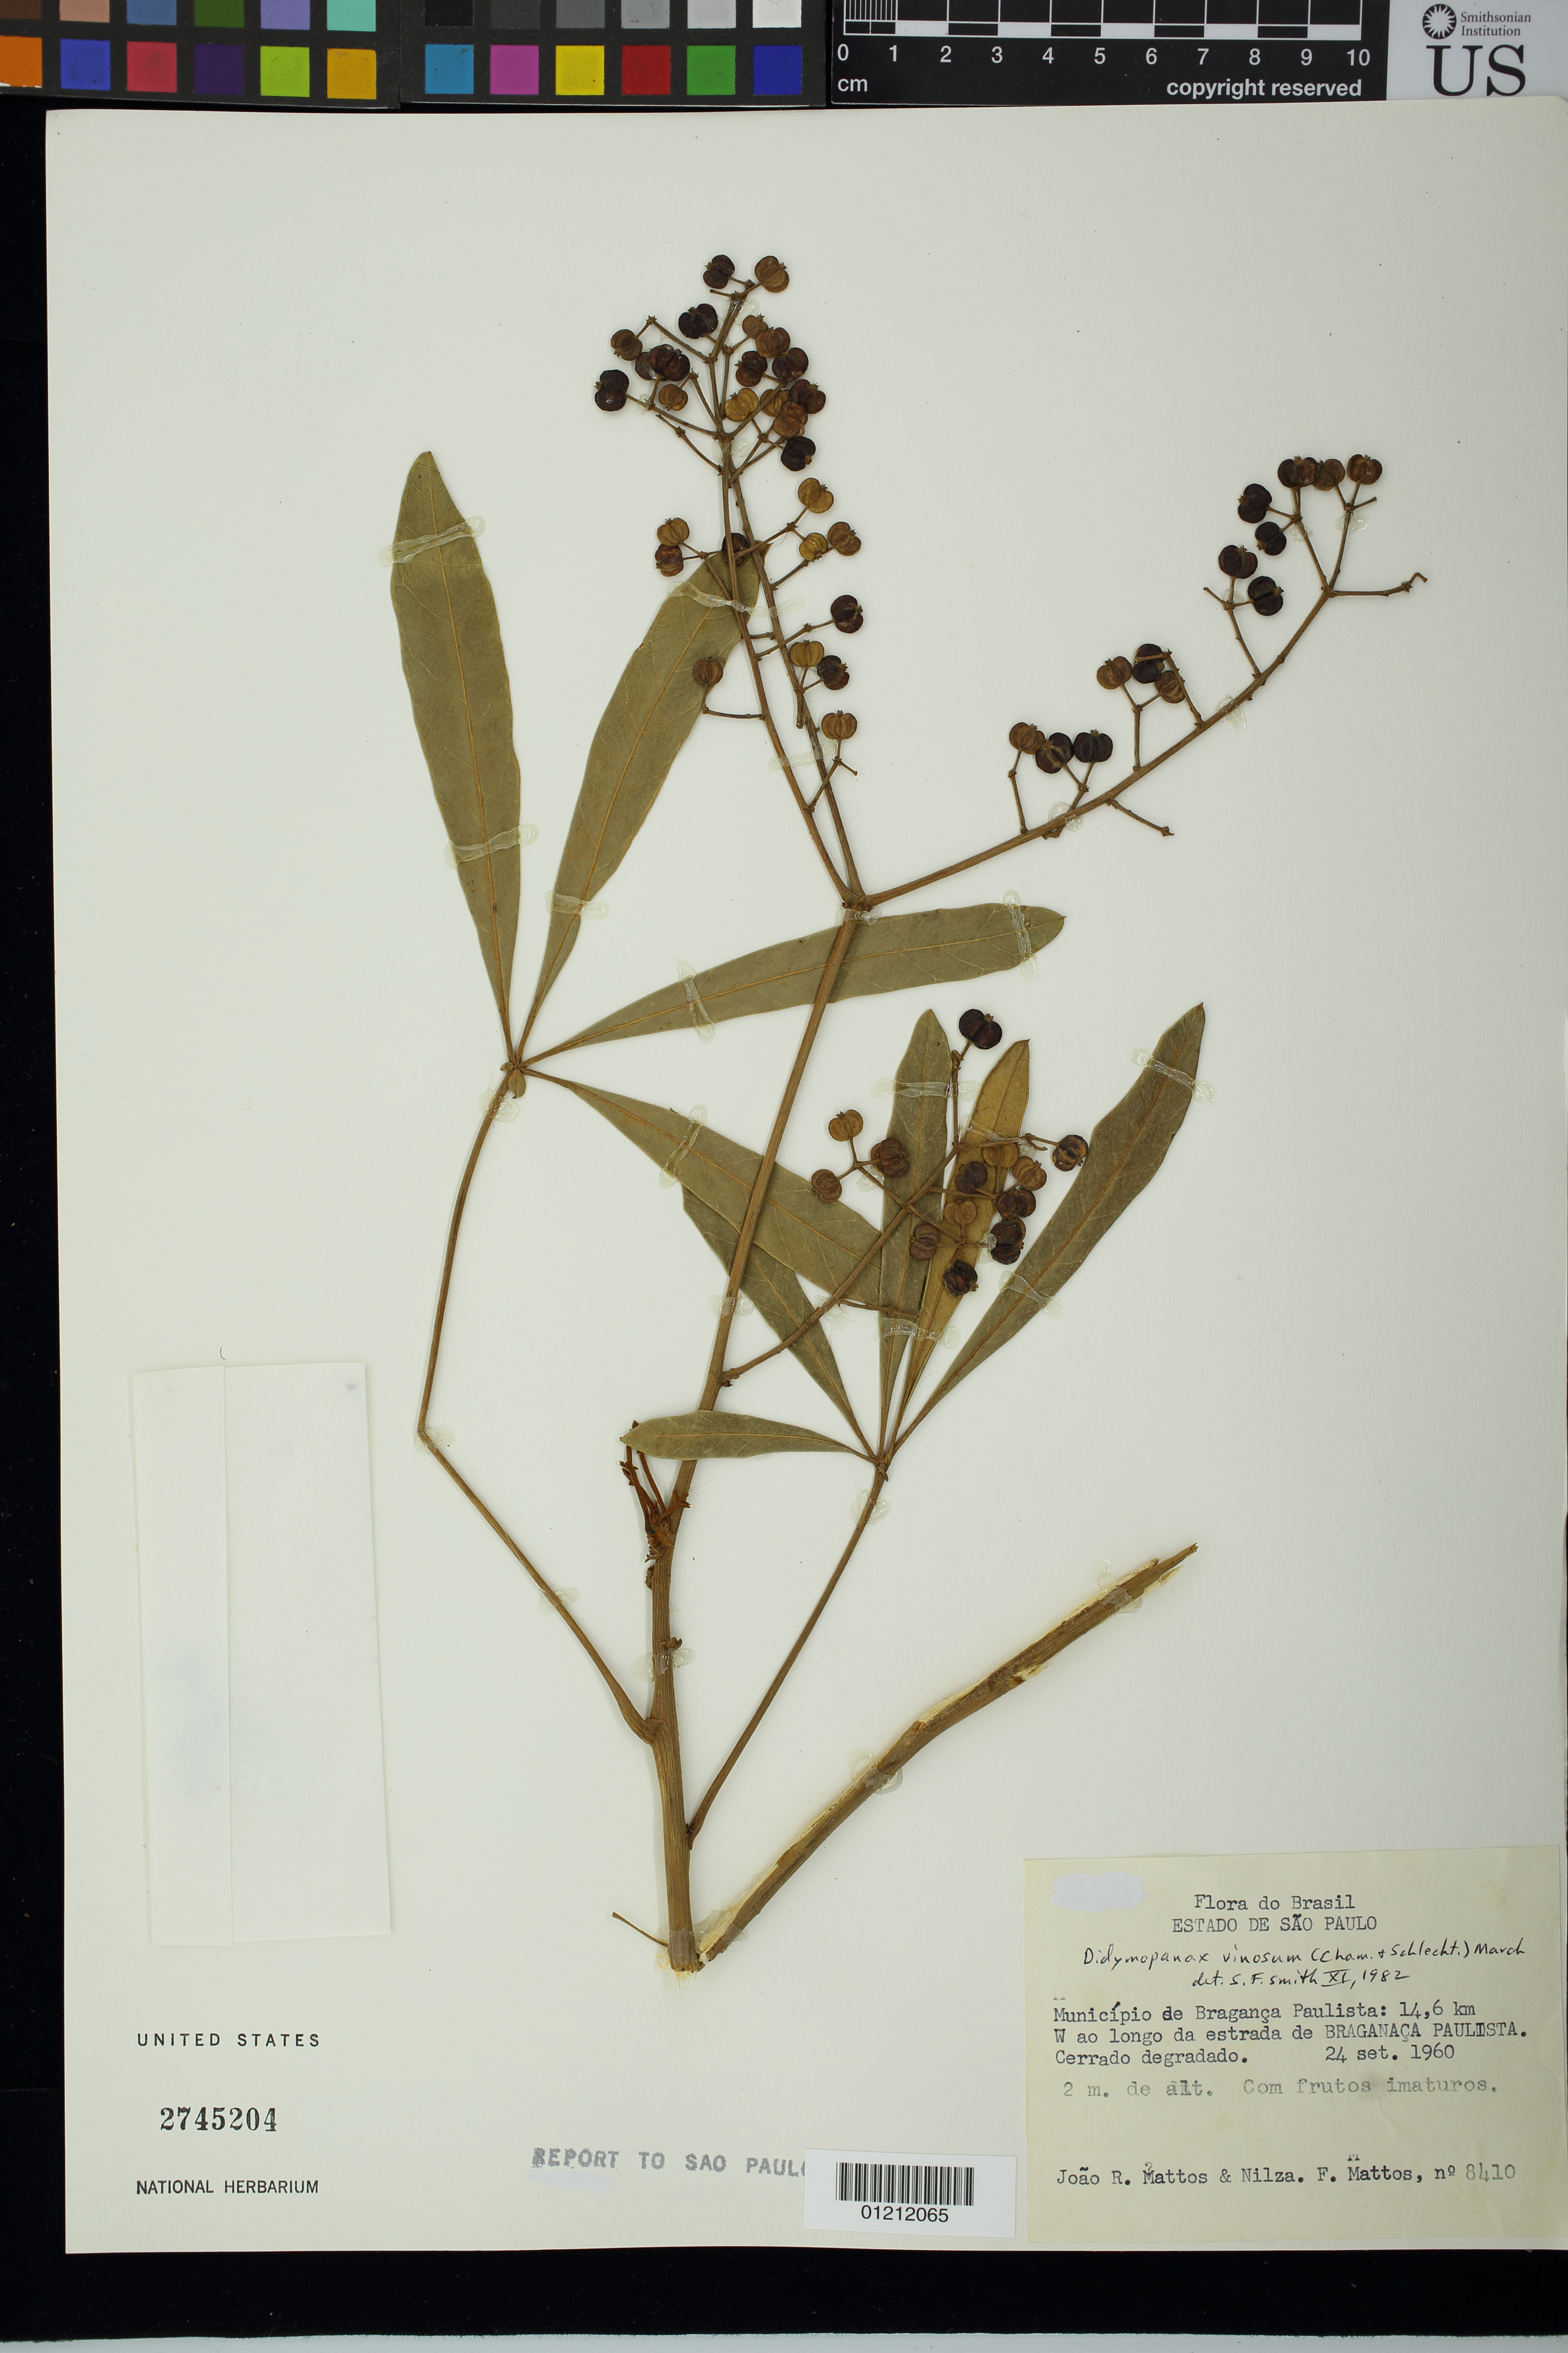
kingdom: Plantae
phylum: Tracheophyta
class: Magnoliopsida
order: Apiales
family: Araliaceae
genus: Schefflera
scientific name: Schefflera vinosa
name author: (Cham. & Schltdl.) Frodin & Fiaschi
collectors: J. R. de Mattos & N. F. Mattos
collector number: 8410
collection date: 1960-09-24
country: Brazil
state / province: São Paulo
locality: Município de Braganta Paulista: 14,6 km W ao longo da estrada de Braganata Paulista. Cerrado degradado.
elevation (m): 2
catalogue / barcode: US 2745204